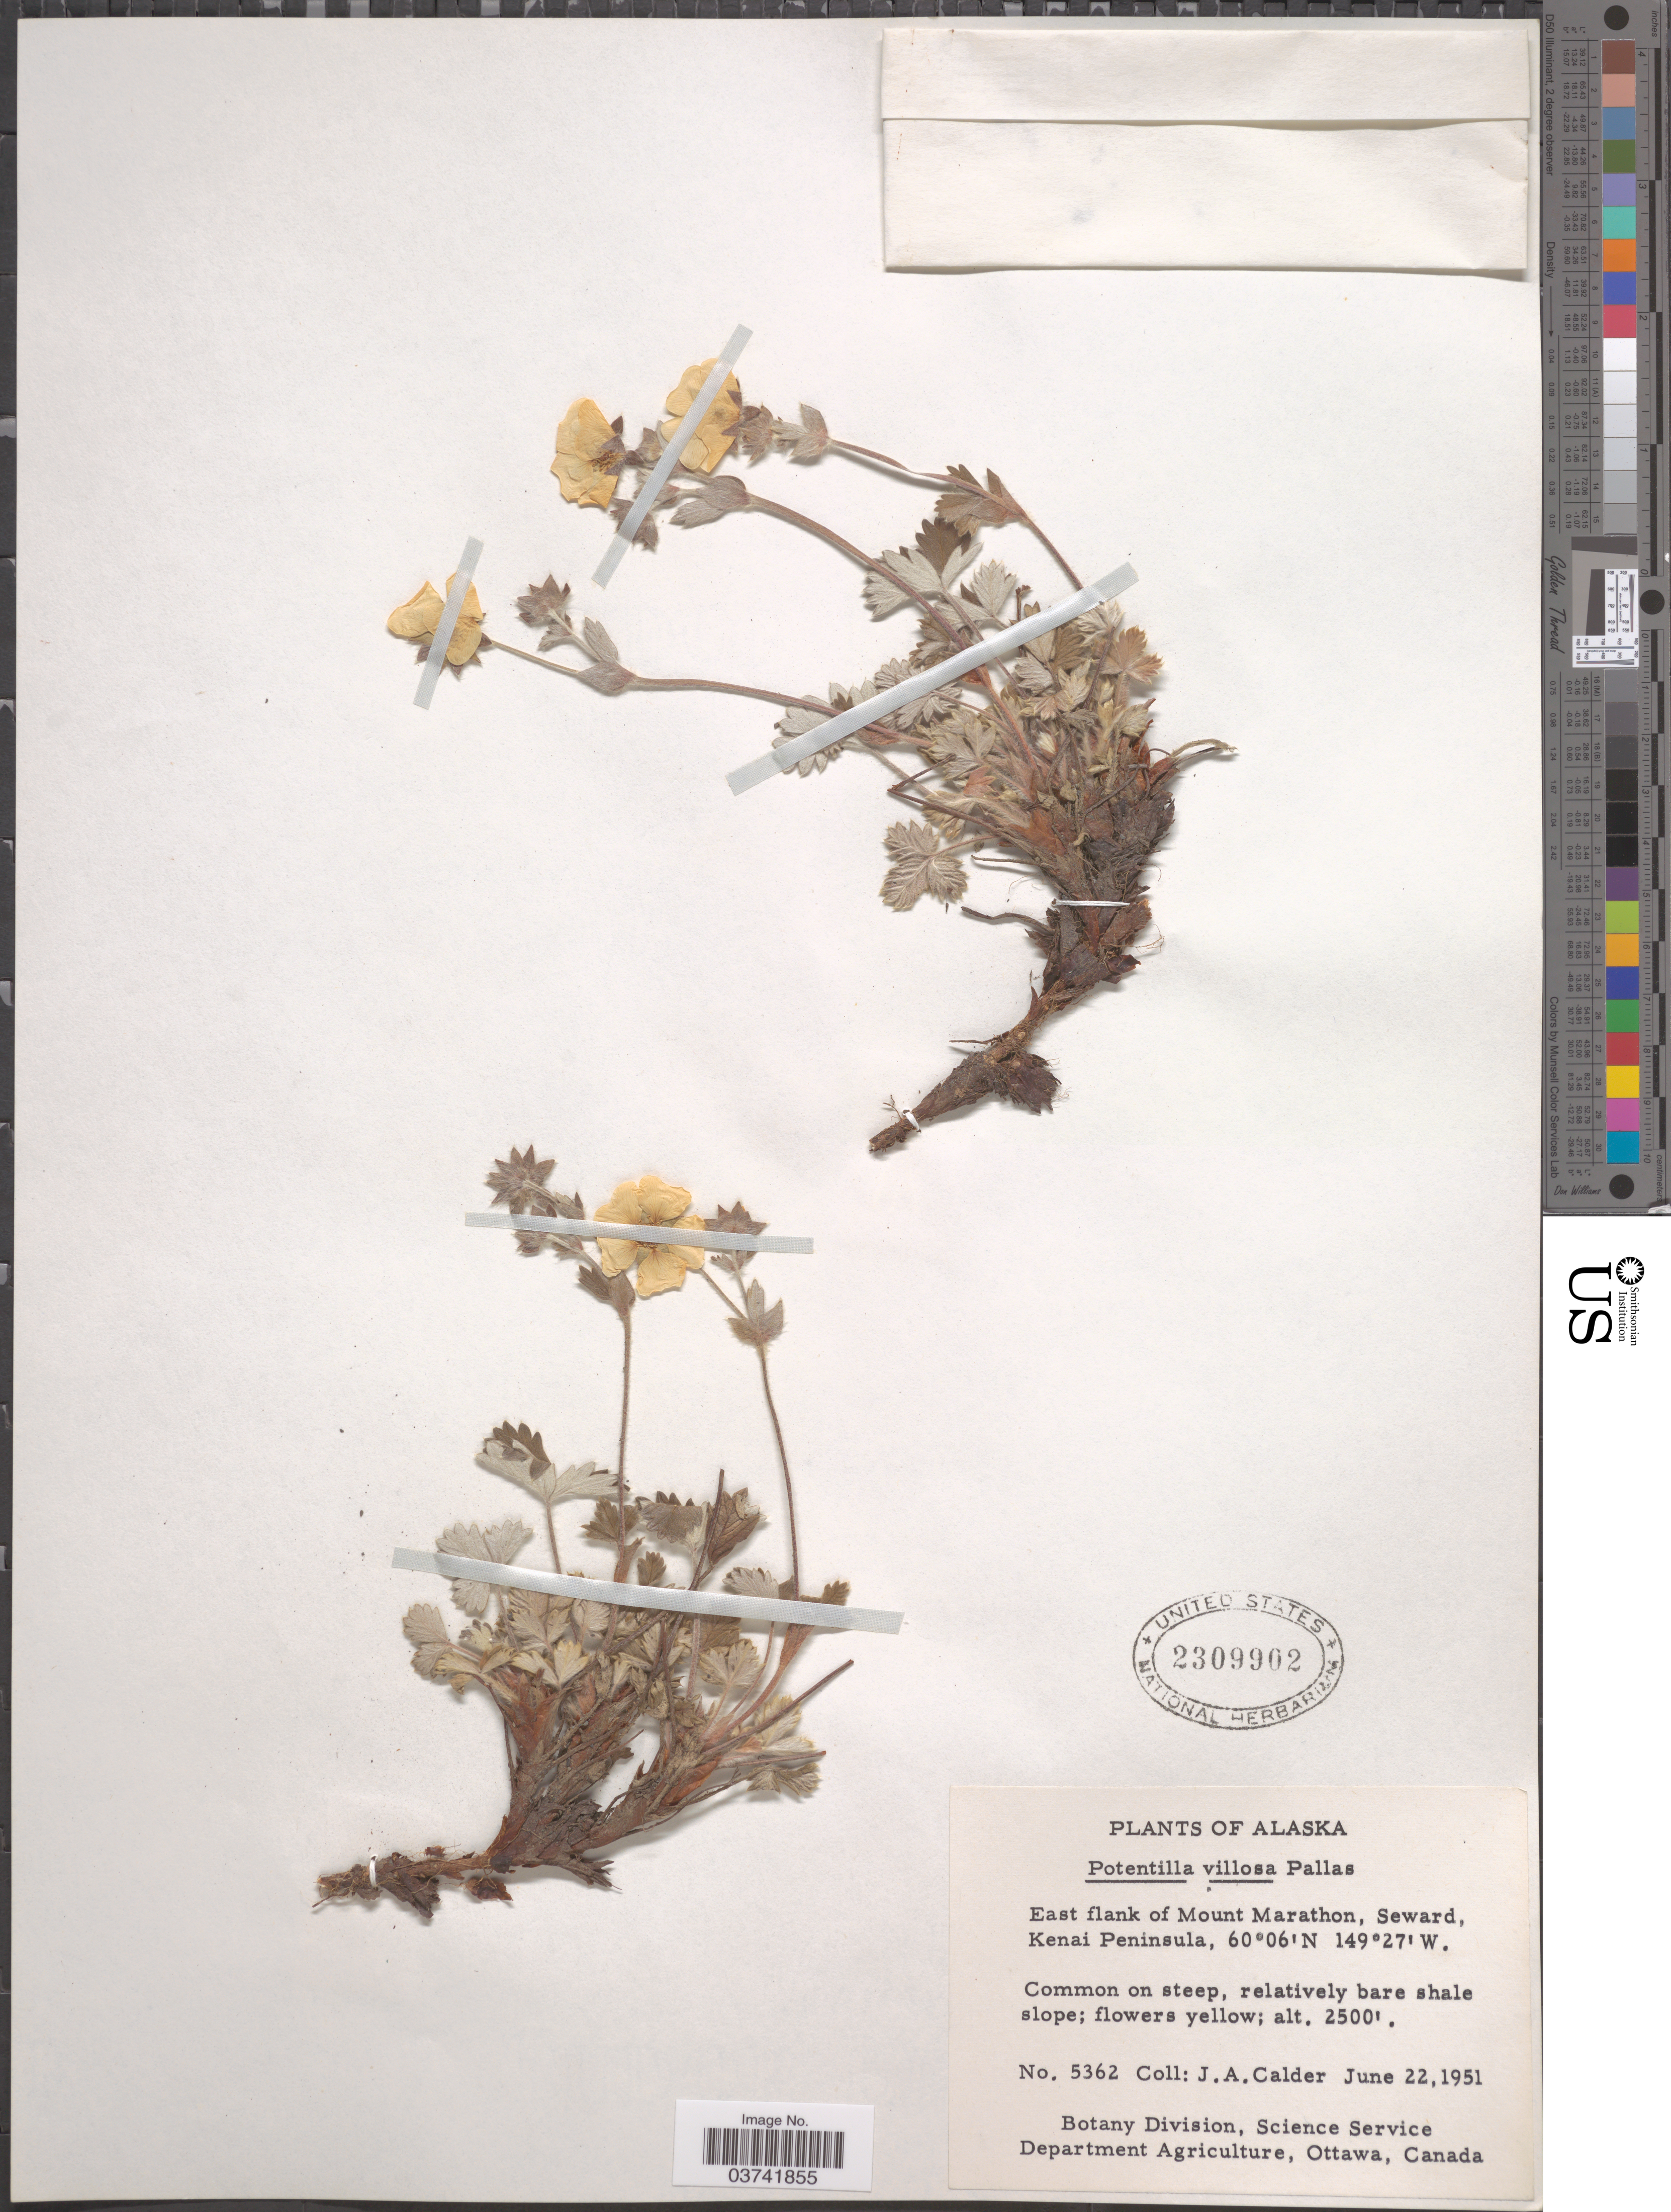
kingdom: Plantae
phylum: Tracheophyta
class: Magnoliopsida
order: Rosales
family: Rosaceae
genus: Potentilla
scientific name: Potentilla villosa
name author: Pall. ex Pursh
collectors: J. A. Calder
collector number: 5362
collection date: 1951-06-22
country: United States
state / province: Alaska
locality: East flank of Mount Marathon, Seward, Kenai Peninsula.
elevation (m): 762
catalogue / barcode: US 2309902